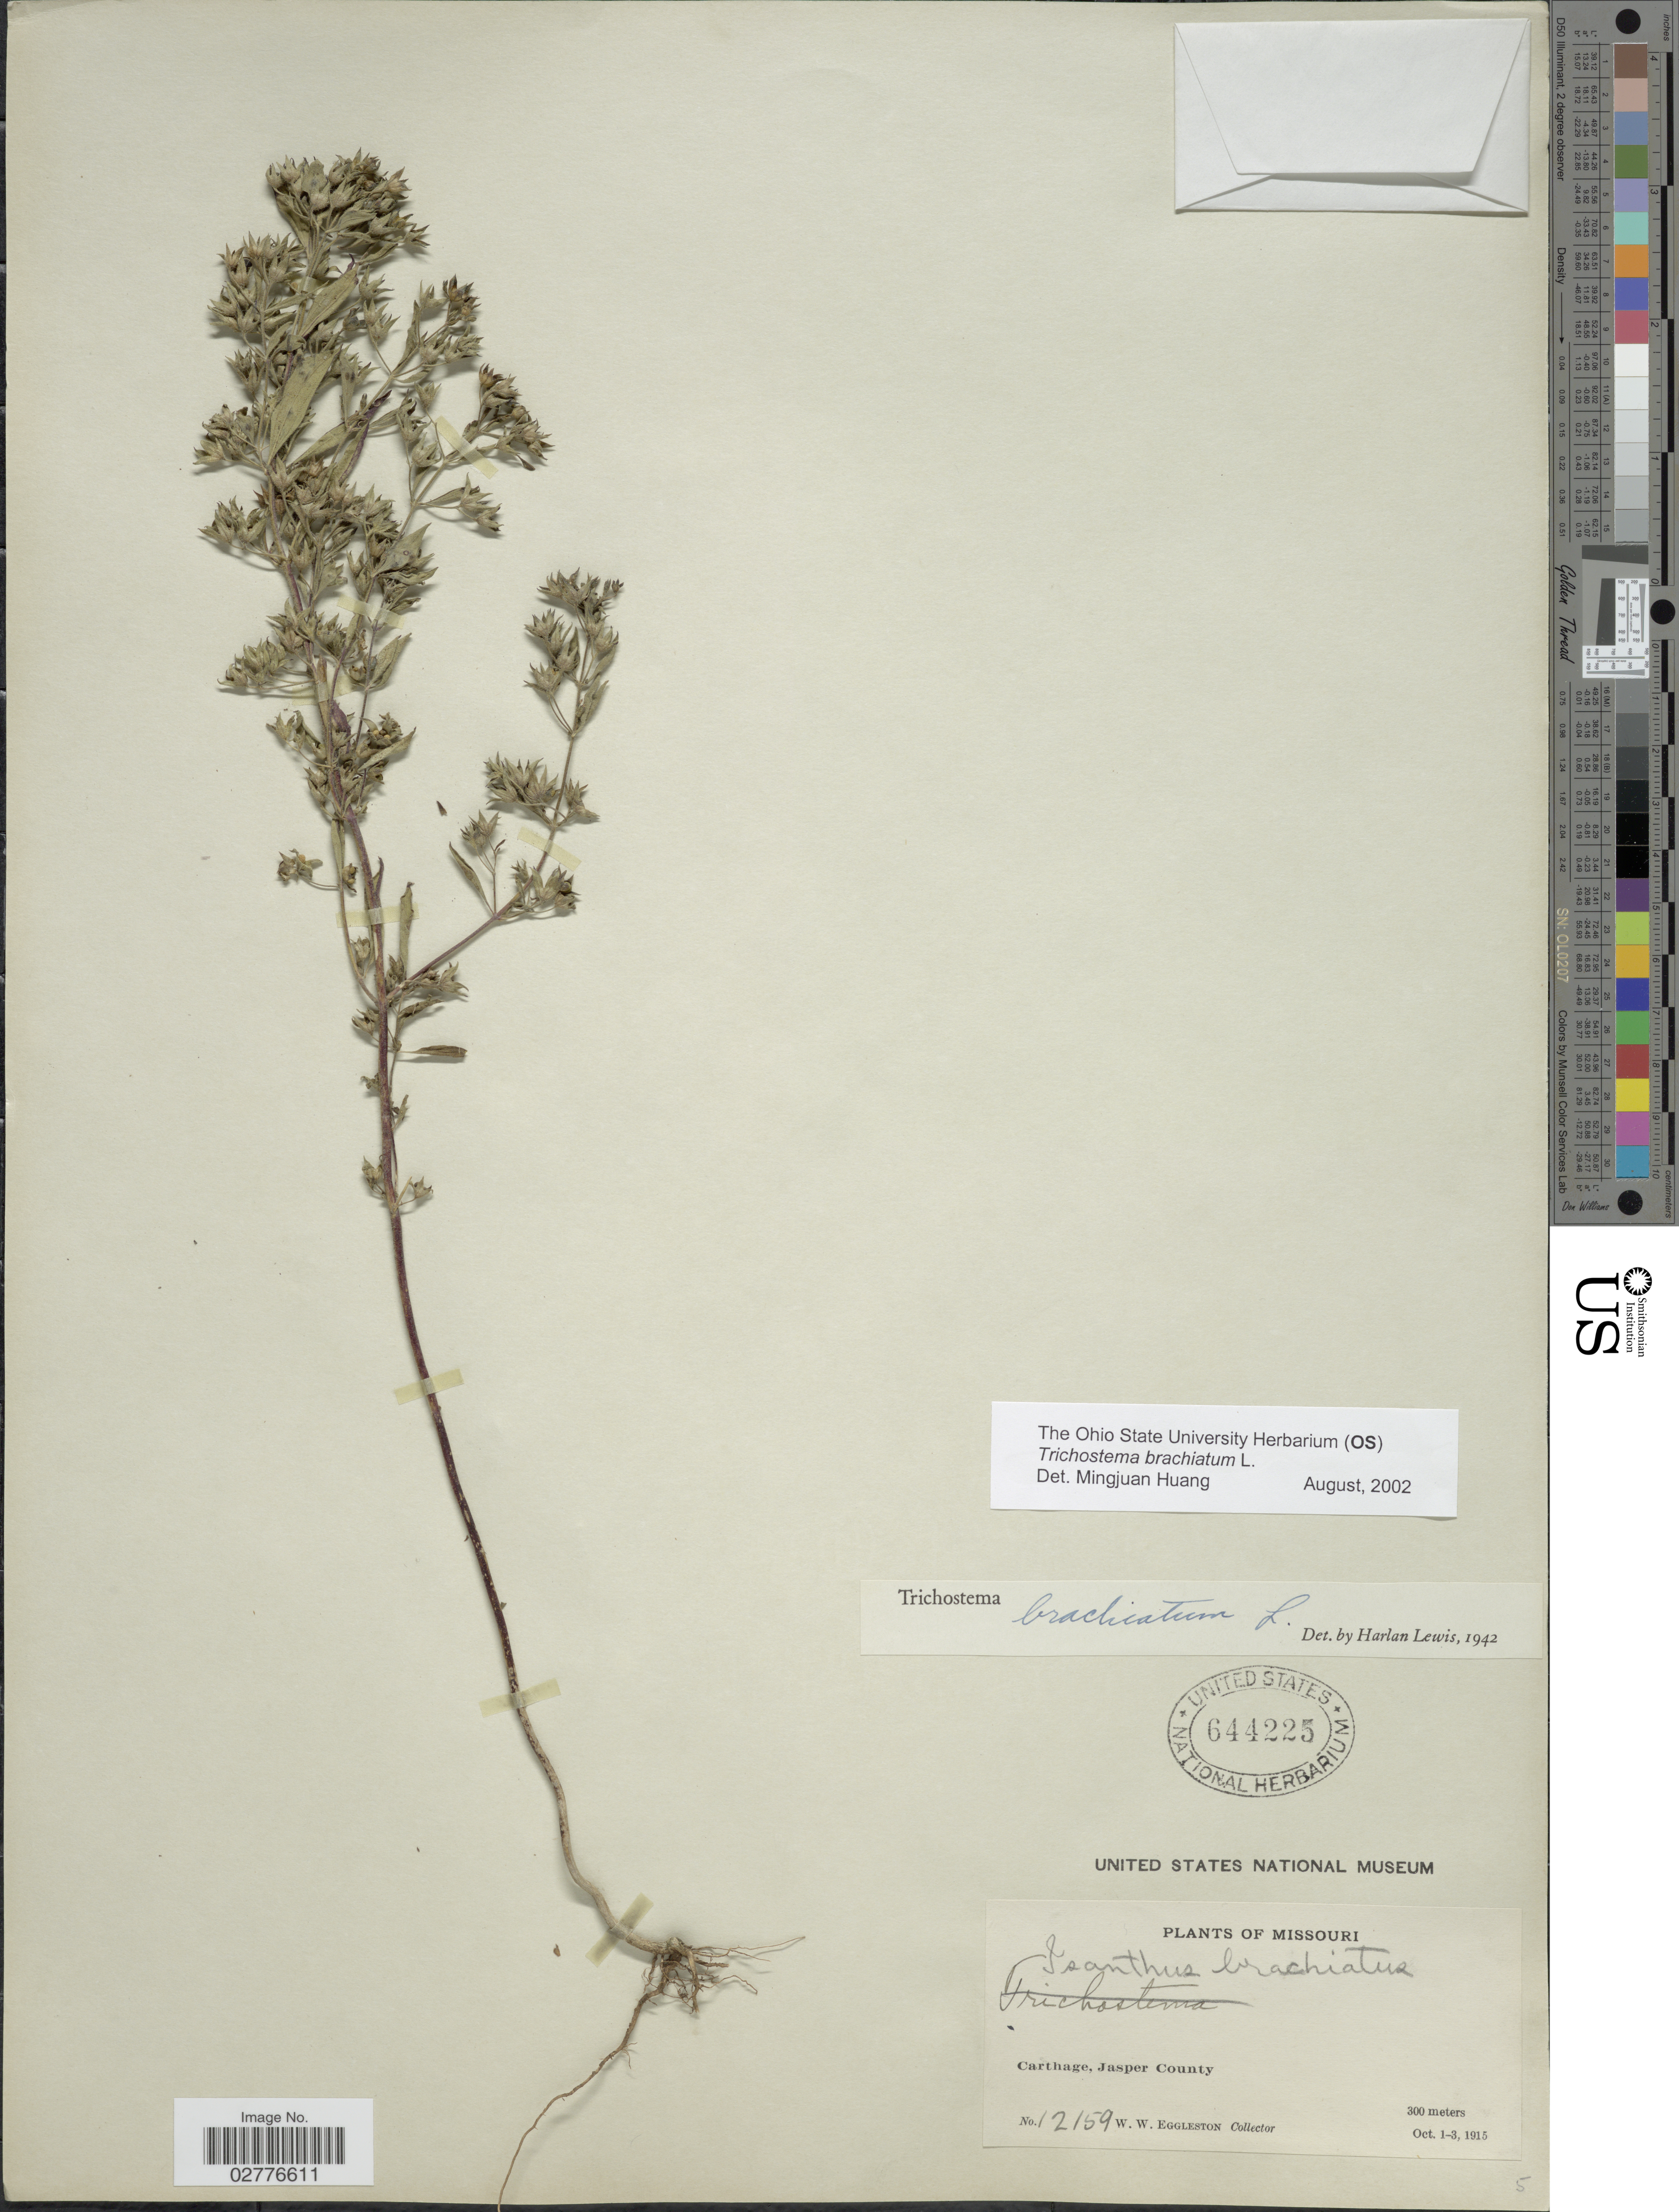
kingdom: Plantae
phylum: Tracheophyta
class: Magnoliopsida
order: Lamiales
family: Lamiaceae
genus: Trichostema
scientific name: Trichostema brachiatum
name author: L.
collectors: W. W. Eggleston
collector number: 12159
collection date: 1915-10-01/1915-10-03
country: United States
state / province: Missouri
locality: Carthage, Jasper County.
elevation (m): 300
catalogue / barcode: US 644225